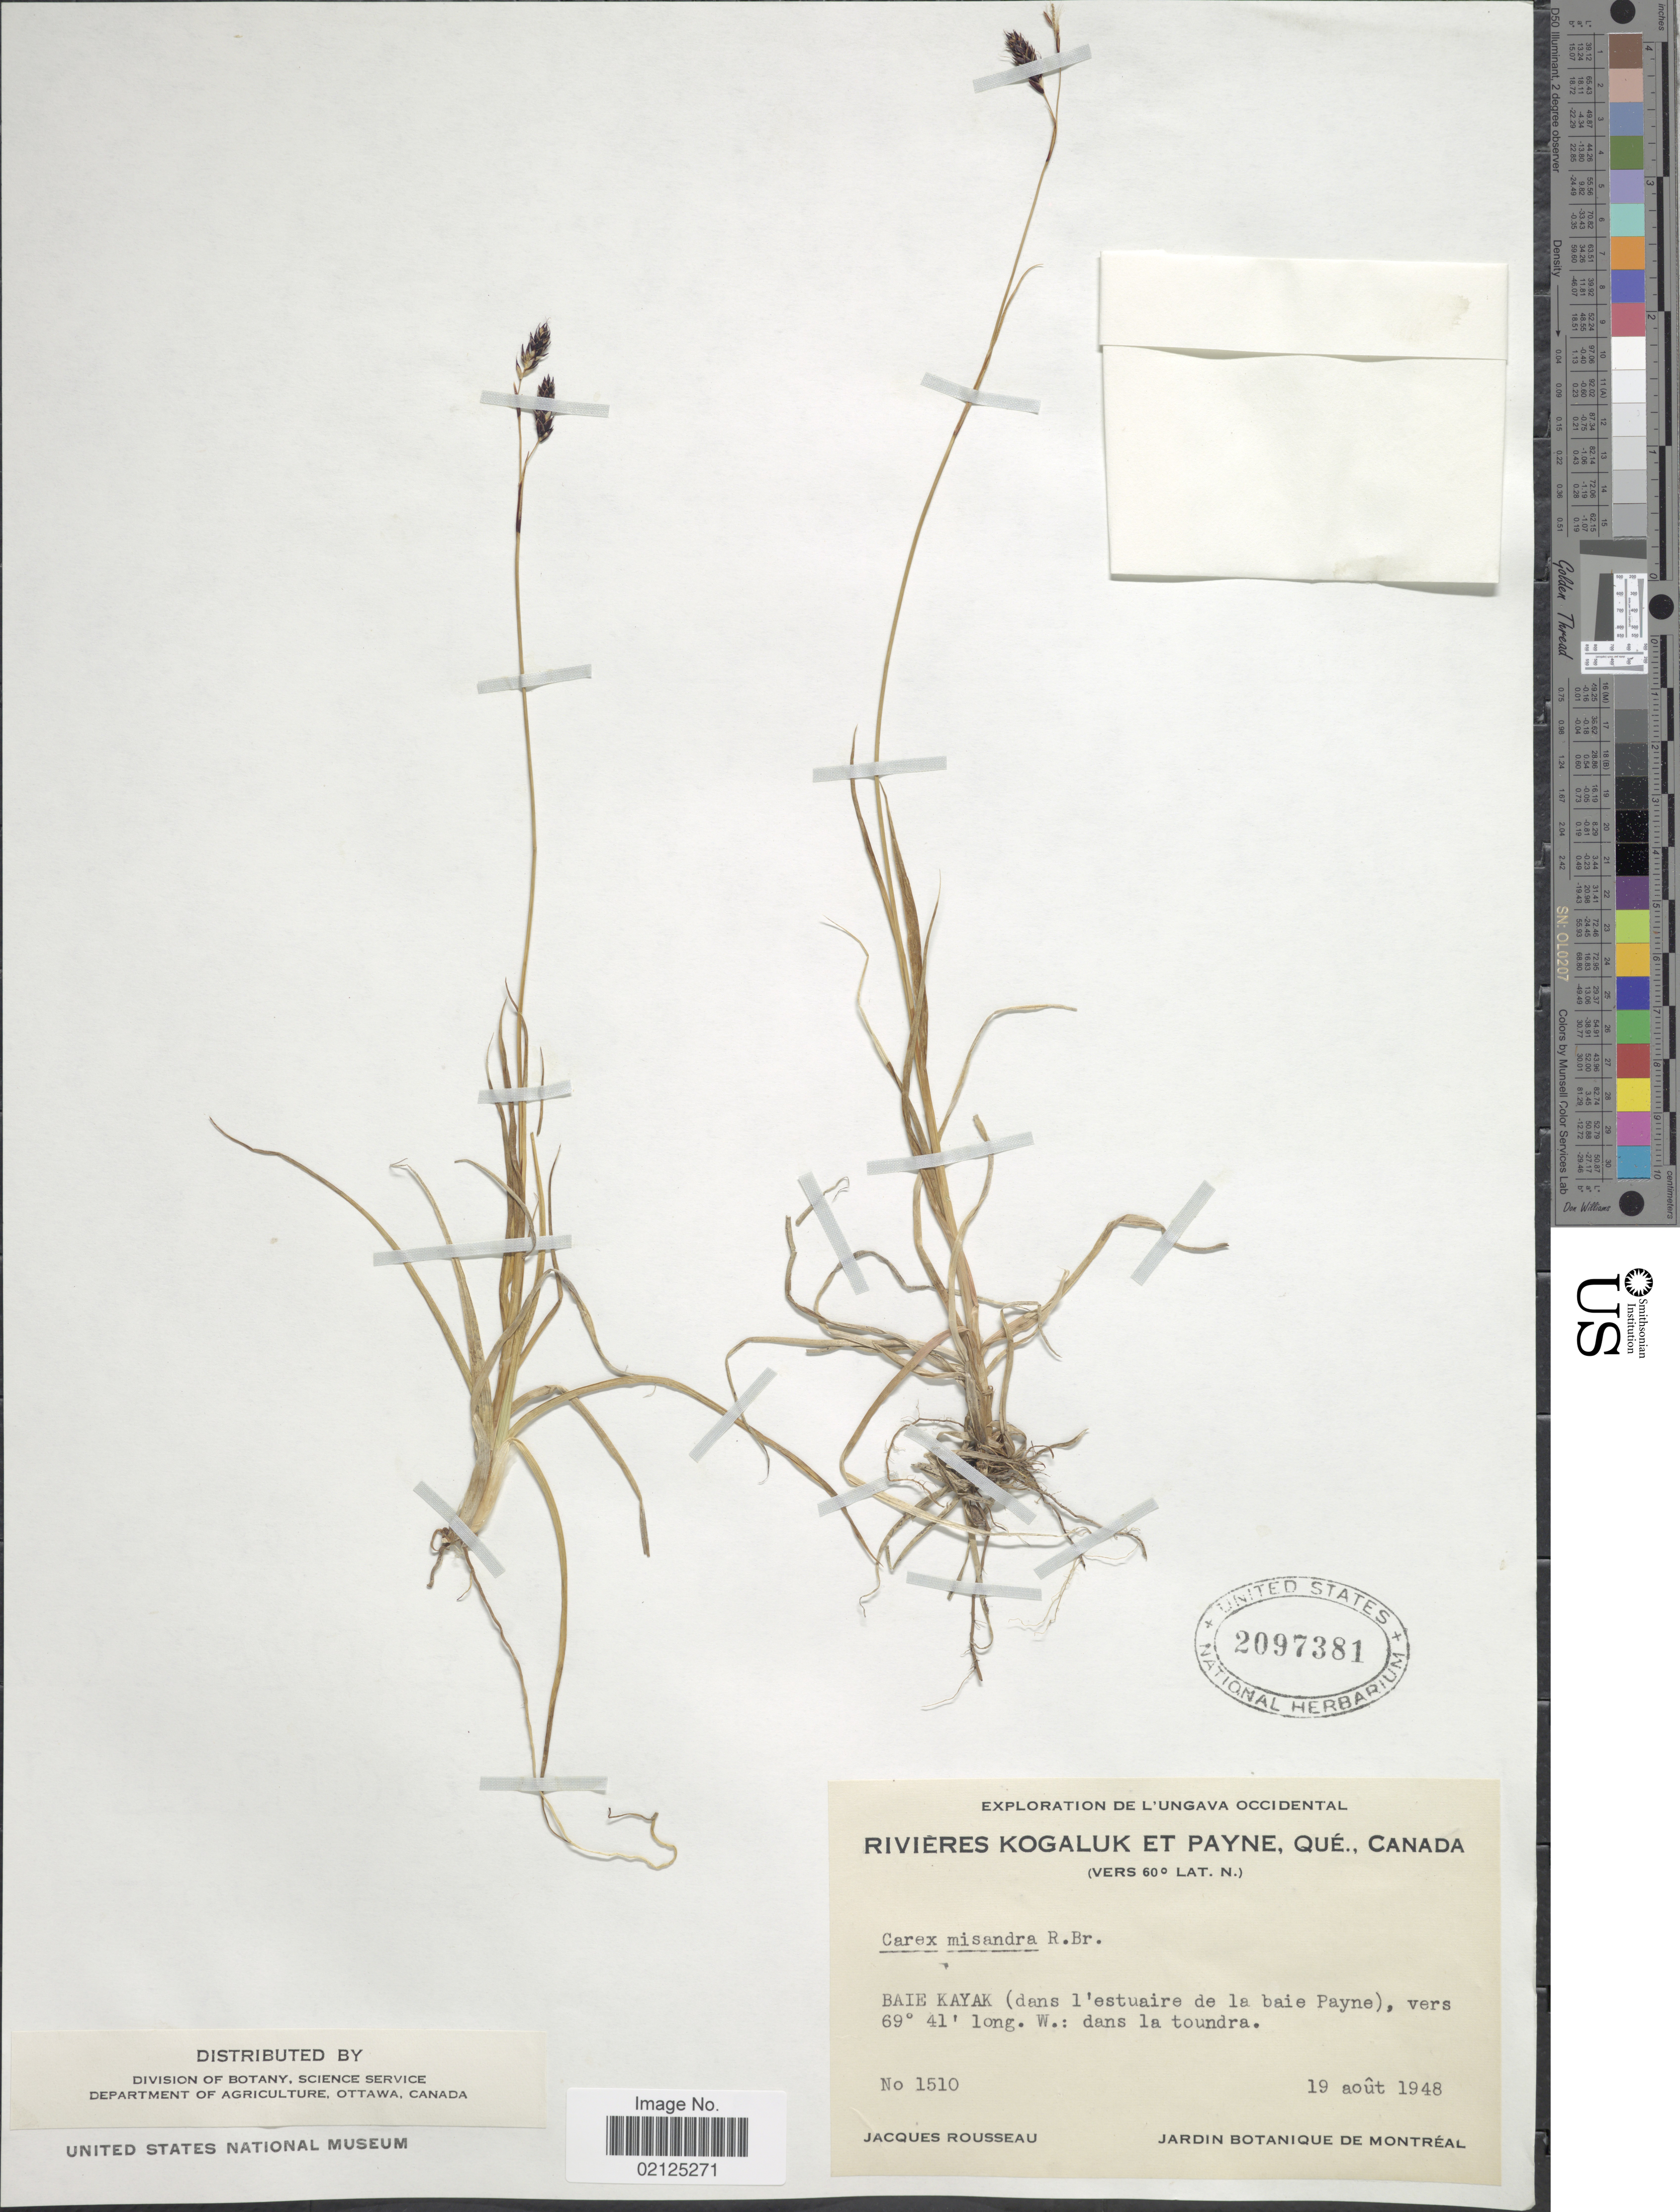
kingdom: Plantae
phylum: Tracheophyta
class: Liliopsida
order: Poales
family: Cyperaceae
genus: Carex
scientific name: Carex fuliginosa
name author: Schkuhr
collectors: J. Rousseau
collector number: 1510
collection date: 1948-08-19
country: Canada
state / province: Quebec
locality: De L'Ungava Occidental, Rivieres Kogaluk et Payne, Baie Kayak (dans l'estuaire de la baie Payne), dans la toundra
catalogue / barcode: US 2097381